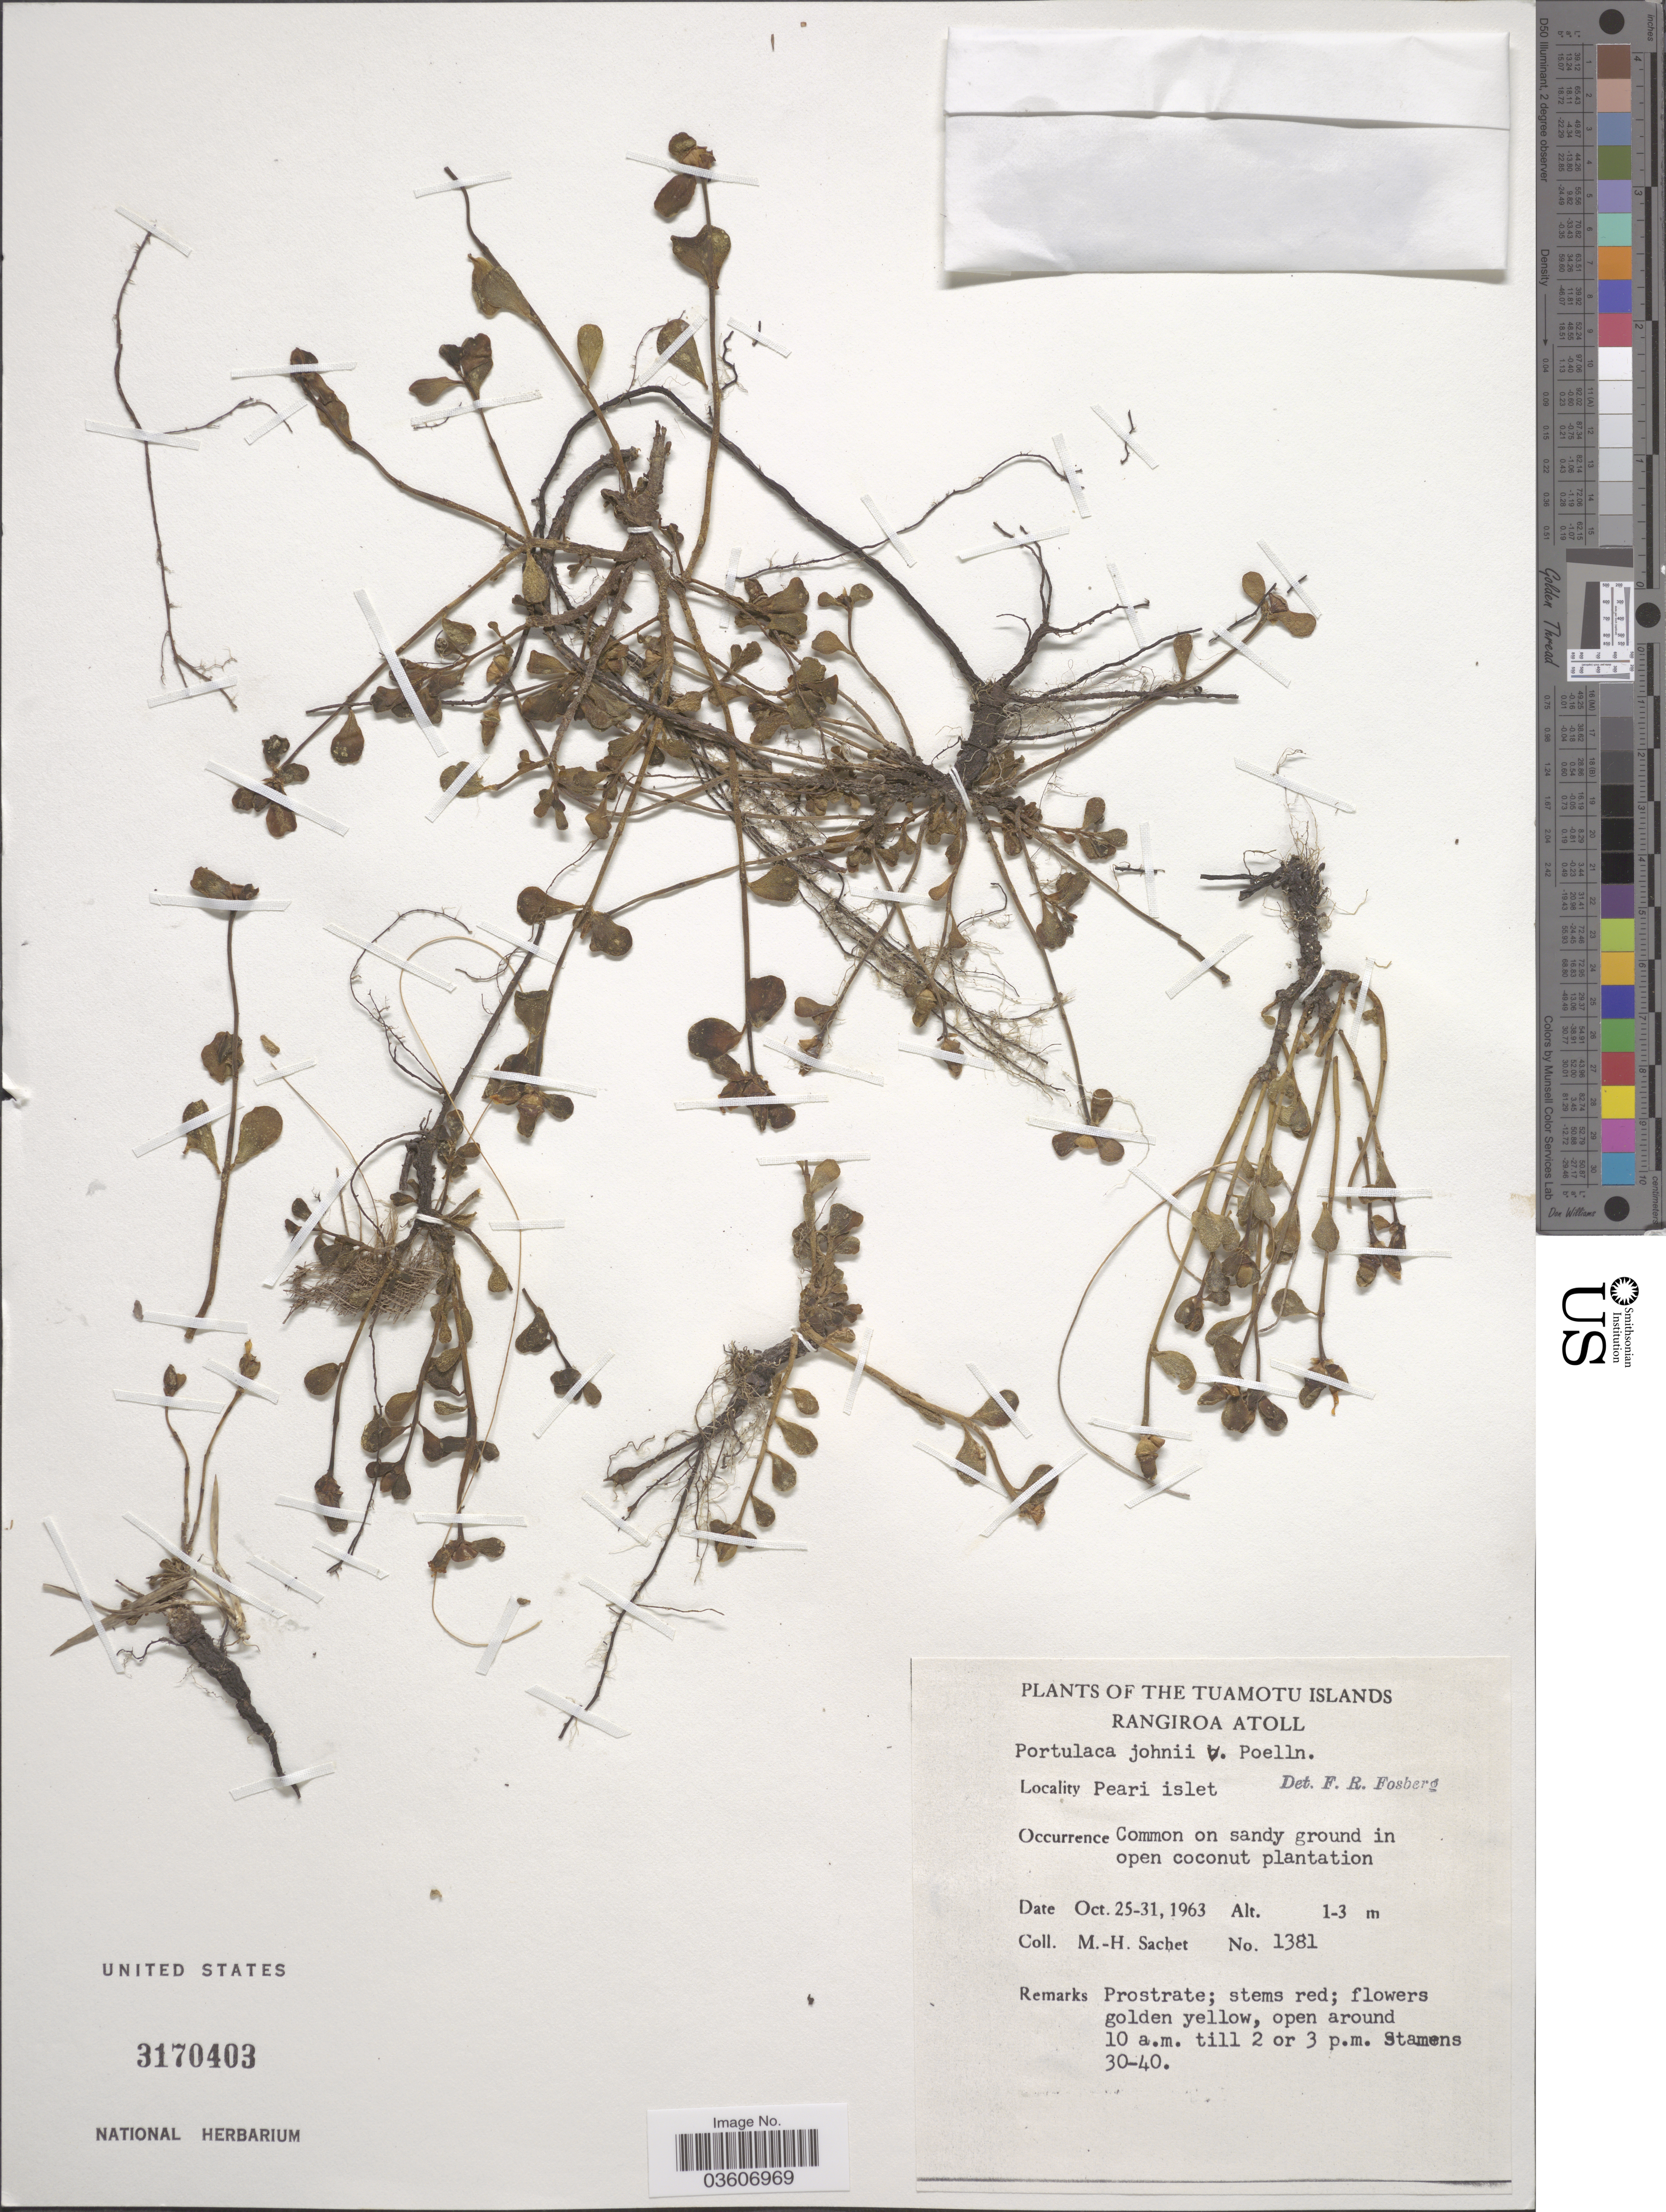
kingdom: Plantae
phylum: Tracheophyta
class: Magnoliopsida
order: Caryophyllales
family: Portulacaceae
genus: Portulaca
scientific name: Portulaca johnii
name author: Poelln.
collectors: M.-H. Sachet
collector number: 1381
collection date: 1963-10-25/1963-10-31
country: French Polynesia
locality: The Tuamotu Islands. Rangiroa Atoll. Peari islet.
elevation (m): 1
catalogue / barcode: US 3170403